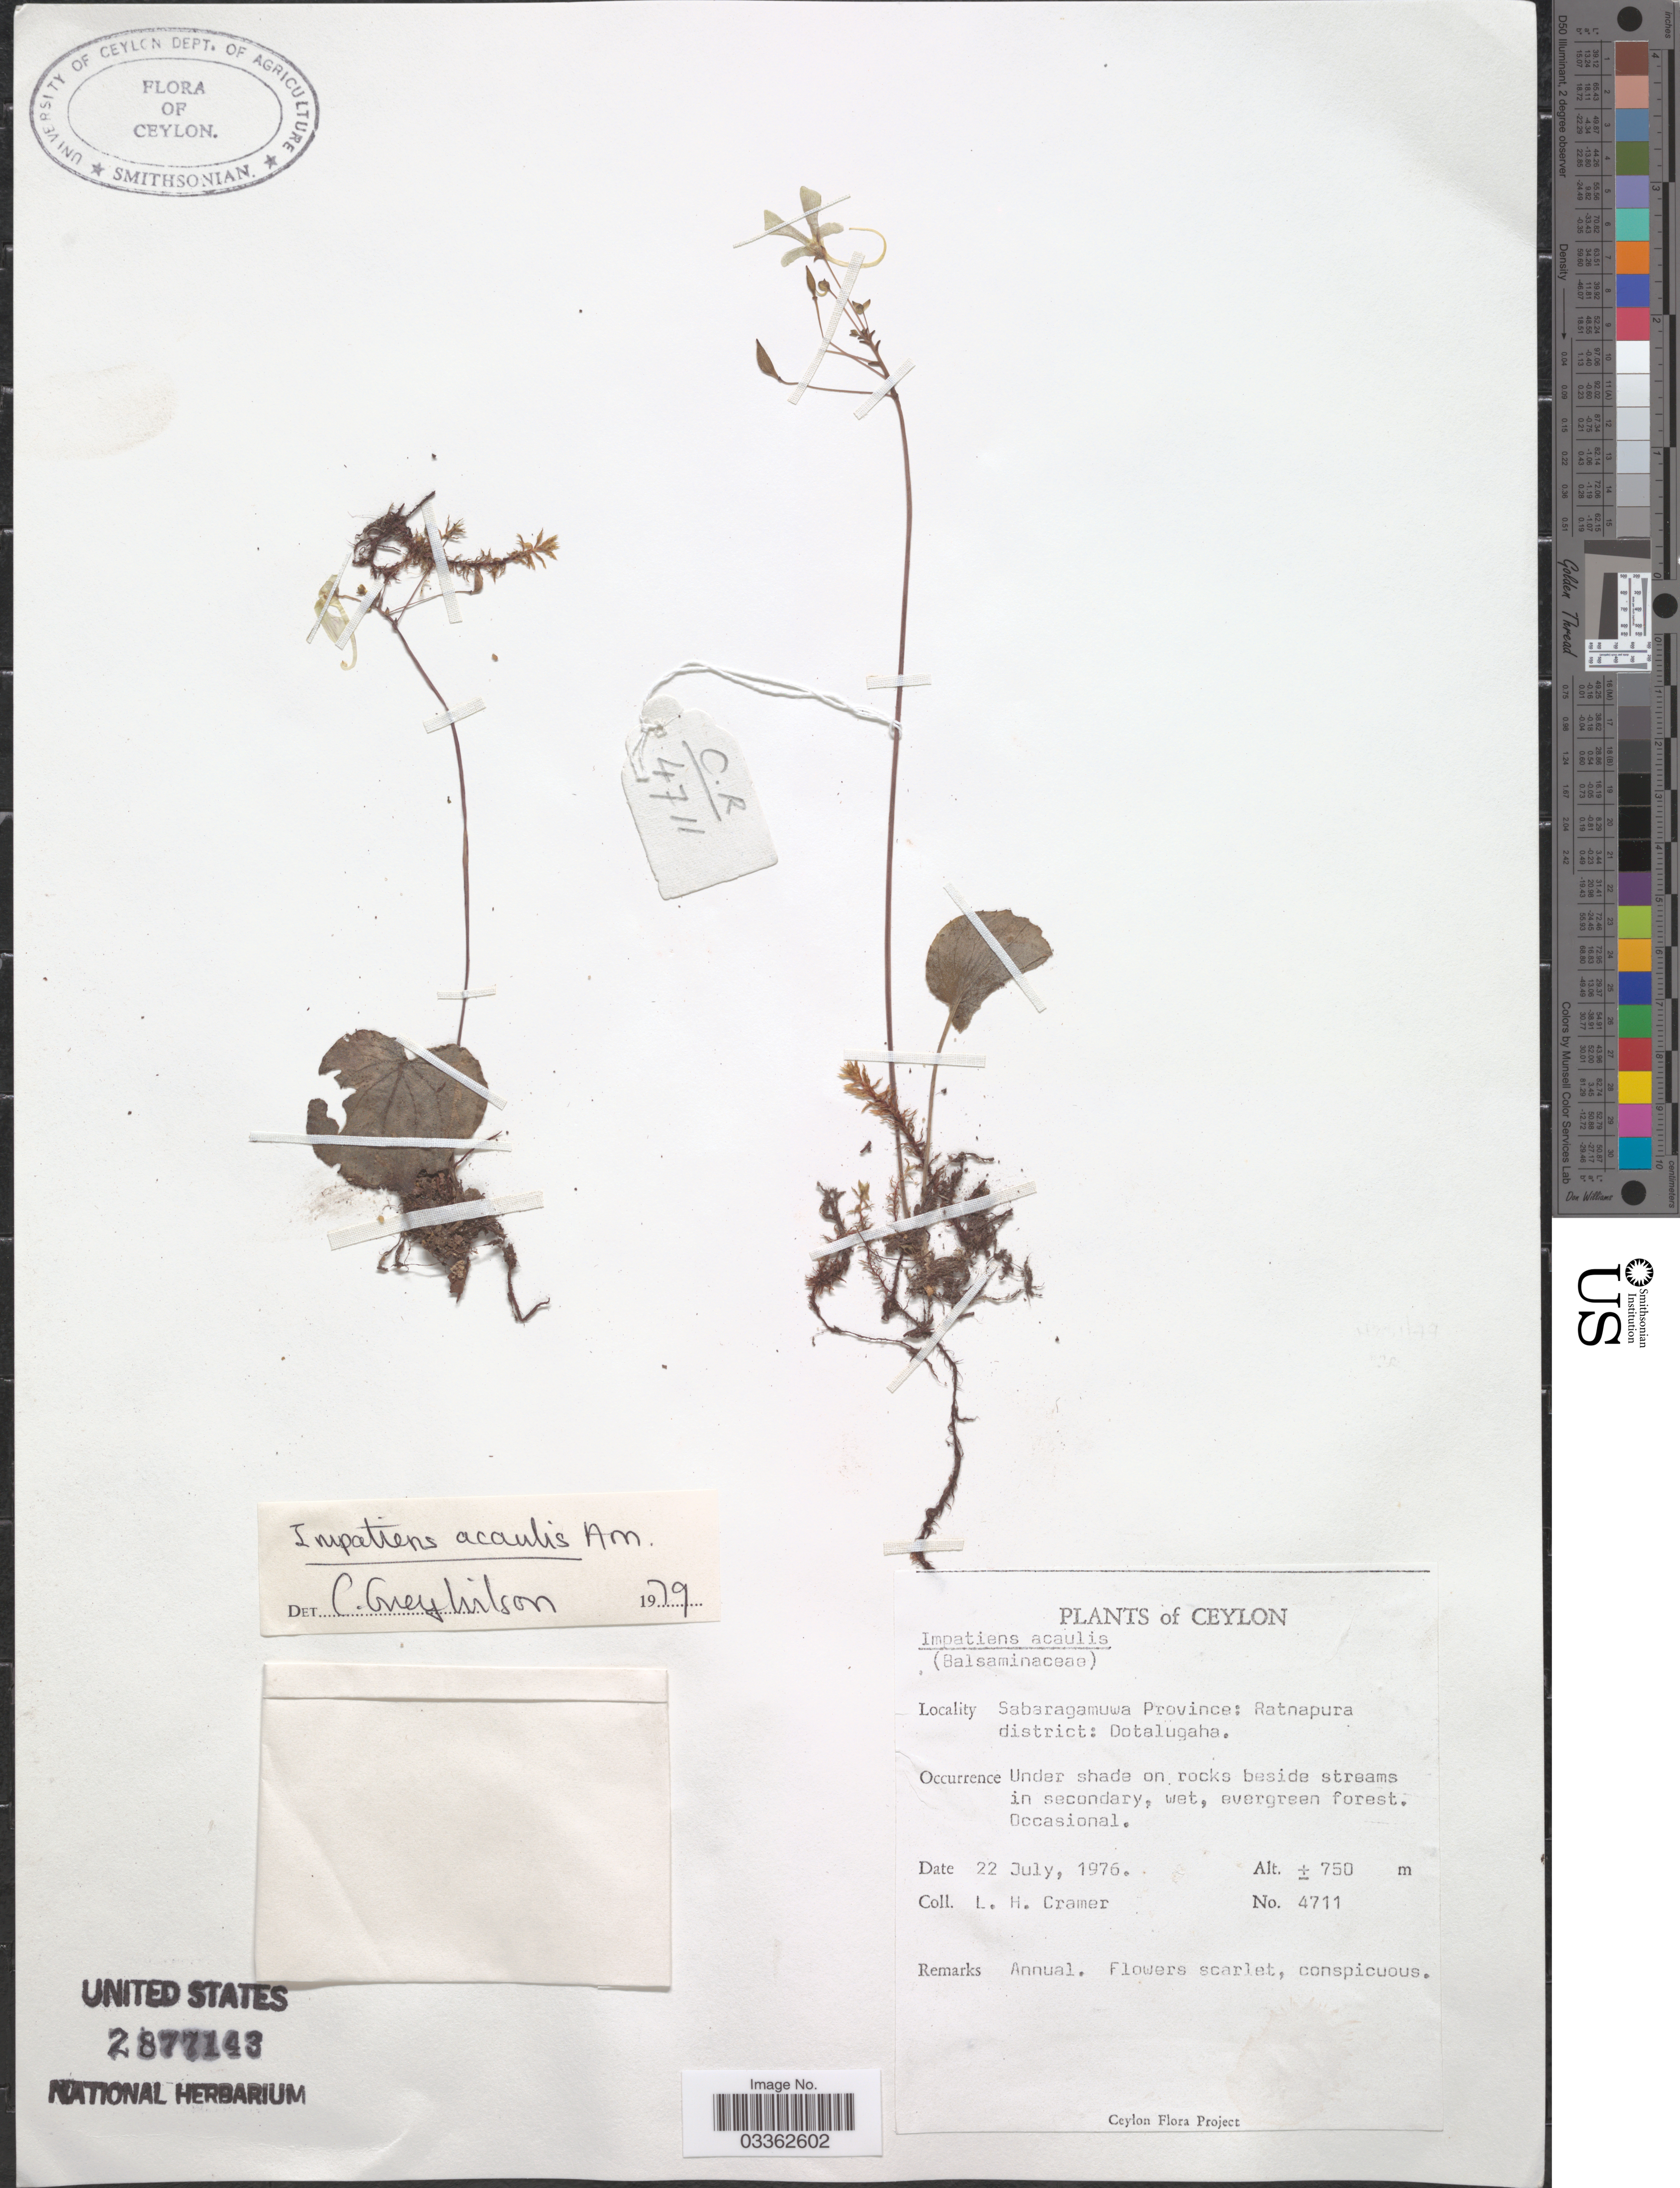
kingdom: Plantae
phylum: Tracheophyta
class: Magnoliopsida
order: Ericales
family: Balsaminaceae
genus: Impatiens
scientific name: Impatiens acaulis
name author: Arn.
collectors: L. H. Cramer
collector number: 4711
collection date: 1976-07-22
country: Sri Lanka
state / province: Sabaragamuwa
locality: Ceylon. Ratnapura district: Dotalugaha.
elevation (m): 750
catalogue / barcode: US 2877143